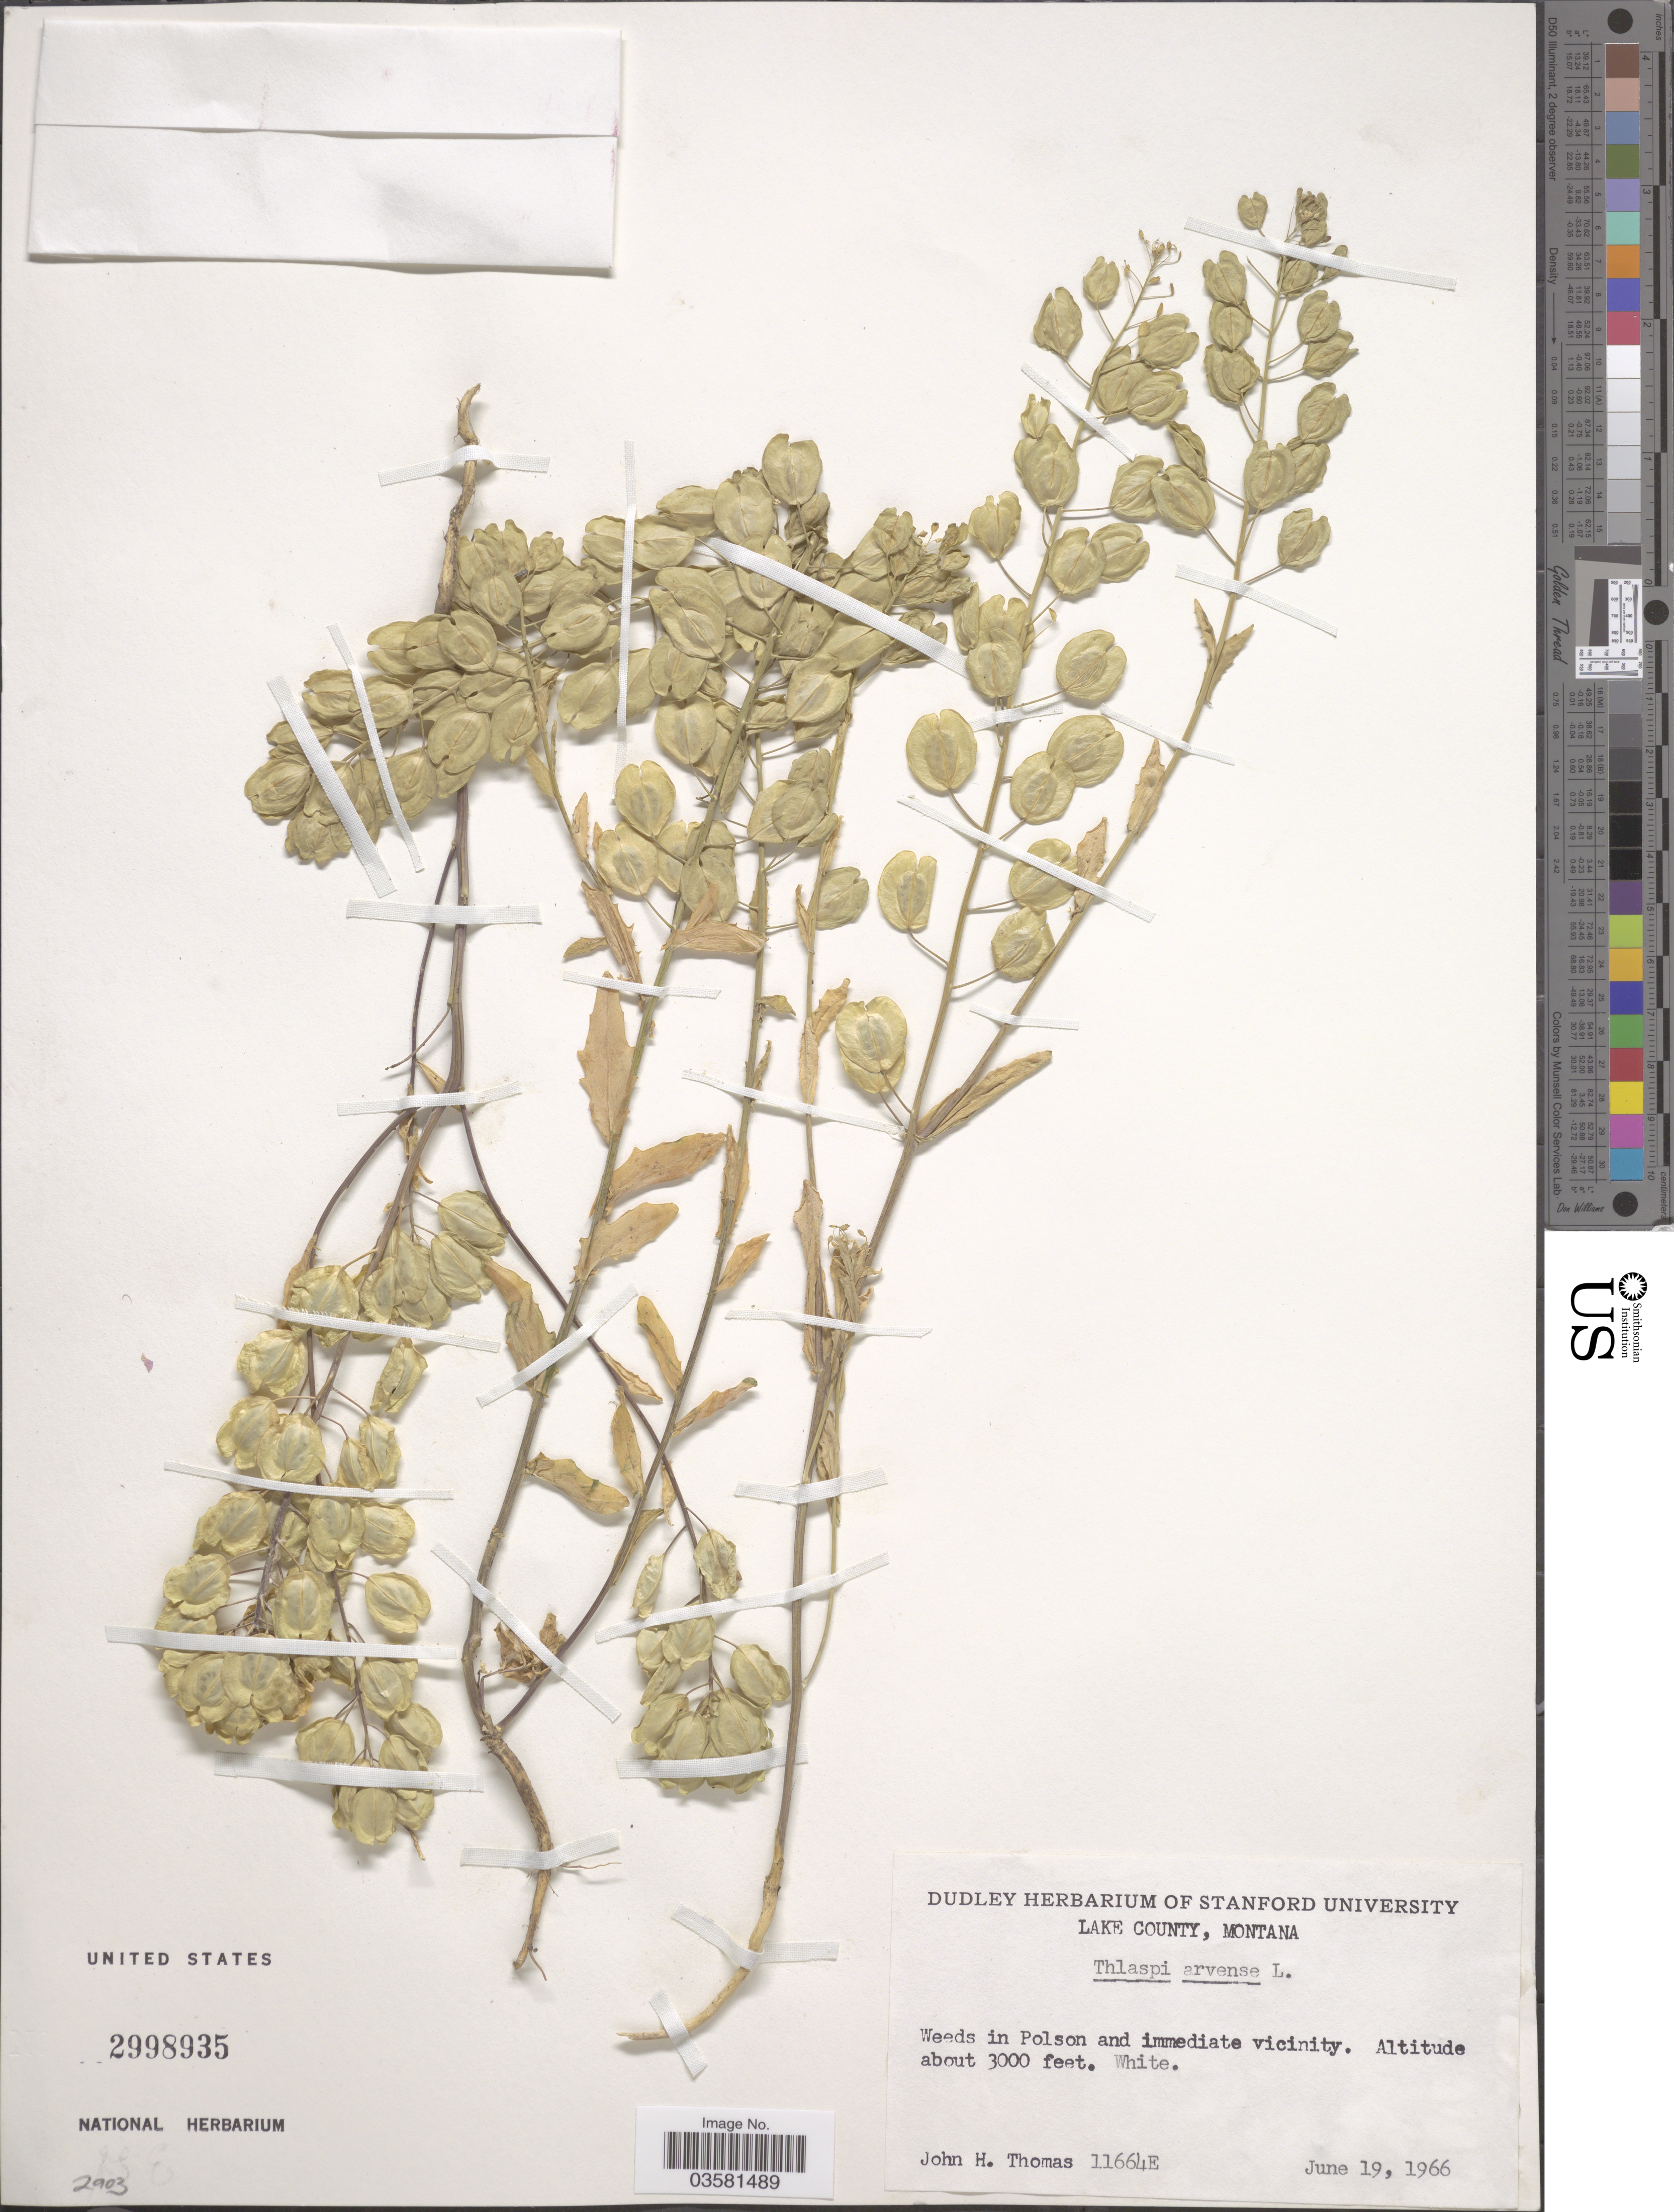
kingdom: Plantae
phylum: Tracheophyta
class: Magnoliopsida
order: Brassicales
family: Brassicaceae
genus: Thlaspi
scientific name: Thlaspi arvense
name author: L.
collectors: J. H. Thomas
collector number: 11664E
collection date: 1966-06-19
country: United States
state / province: Montana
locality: Lake County. Weeds in Polson and immediate vicinity.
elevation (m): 914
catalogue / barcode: US 2998935